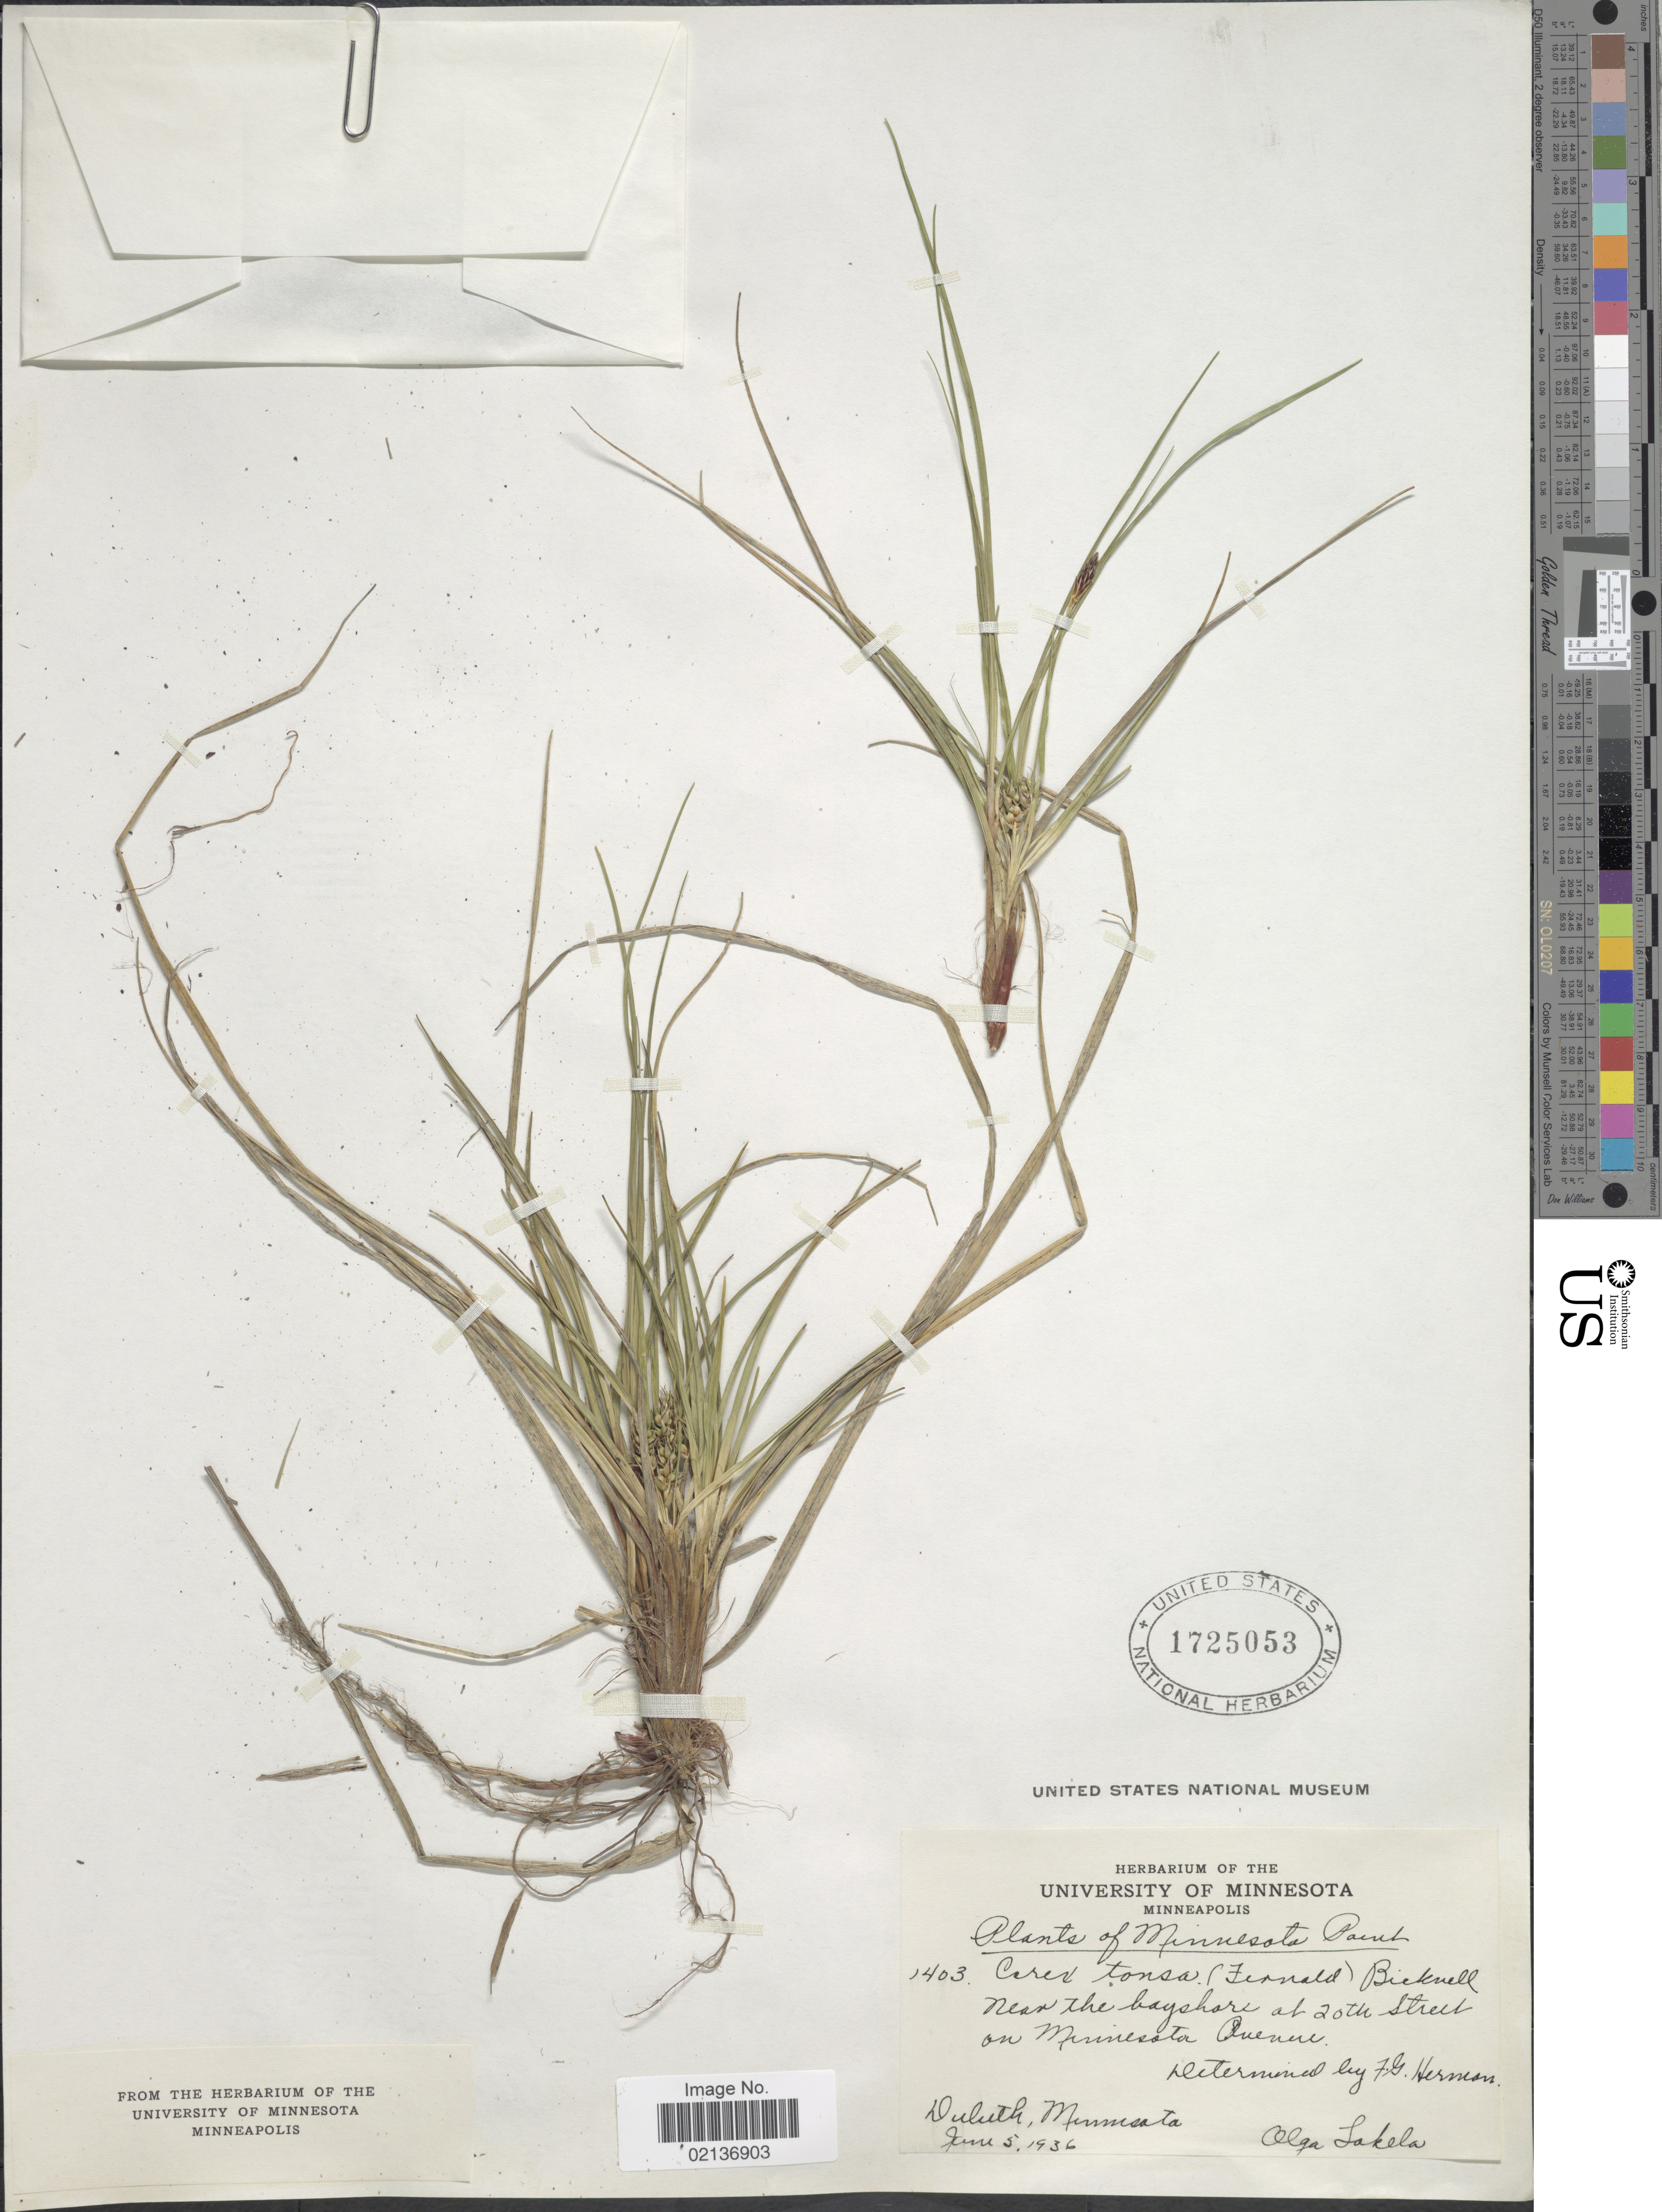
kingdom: Plantae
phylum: Tracheophyta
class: Liliopsida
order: Poales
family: Cyperaceae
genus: Carex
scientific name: Carex tonsa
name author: (Fernald) E.P. Bicknell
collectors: O. K. Lakela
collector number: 1403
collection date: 1936-06-05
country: United States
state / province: Minnesota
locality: Near the bayshore at 20th Street on Minnesota Avenue, Duluth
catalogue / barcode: US 1725053